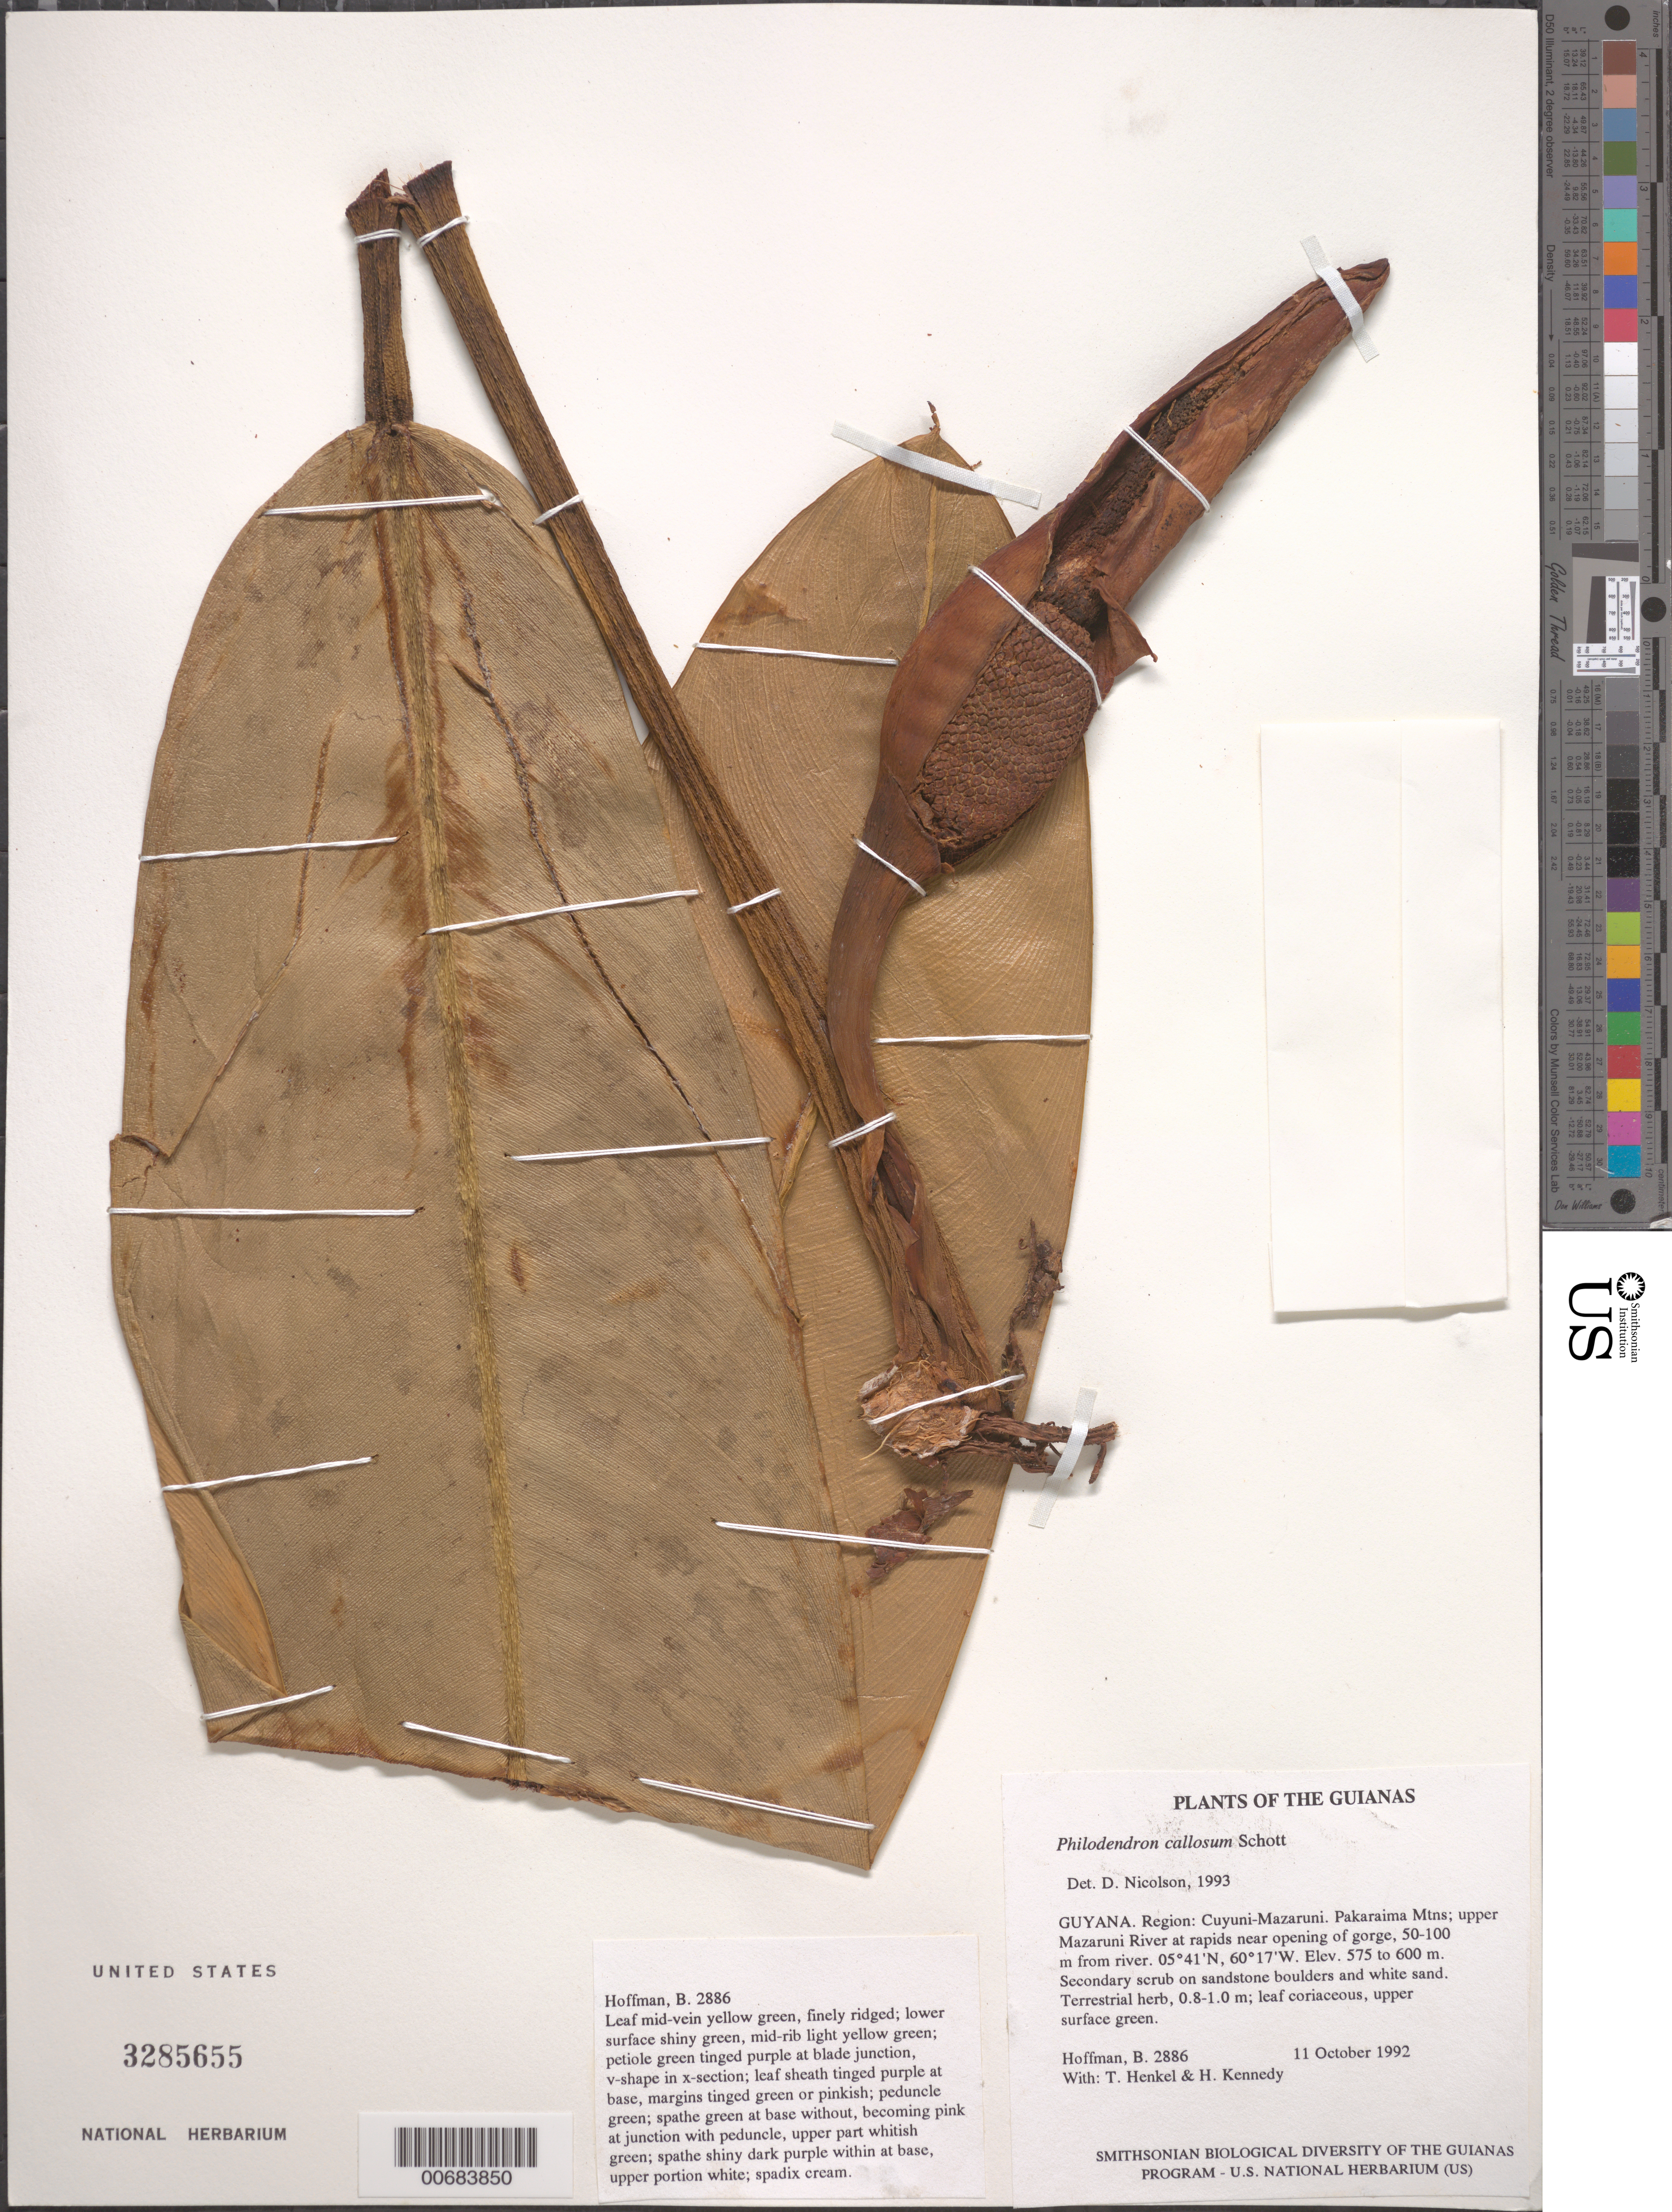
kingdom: Plantae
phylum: Tracheophyta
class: Liliopsida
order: Alismatales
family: Araceae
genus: Philodendron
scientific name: Philodendron callosum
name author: K. Krause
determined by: Nicolson, Dan H.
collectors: B. Hoffman, T. Henkel & H. Kennedy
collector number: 2886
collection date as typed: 11 October 1992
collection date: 1992-10-11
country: Guyana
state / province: Cuyuni-Mazaruni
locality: Pakaraima Mountains; upper Mazaruni River, Imbaimadai, at rapids near opening of gorge, 50-100 m from river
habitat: Secondary scrub on sandstone boulders and white sand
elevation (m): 575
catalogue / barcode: US 3285655